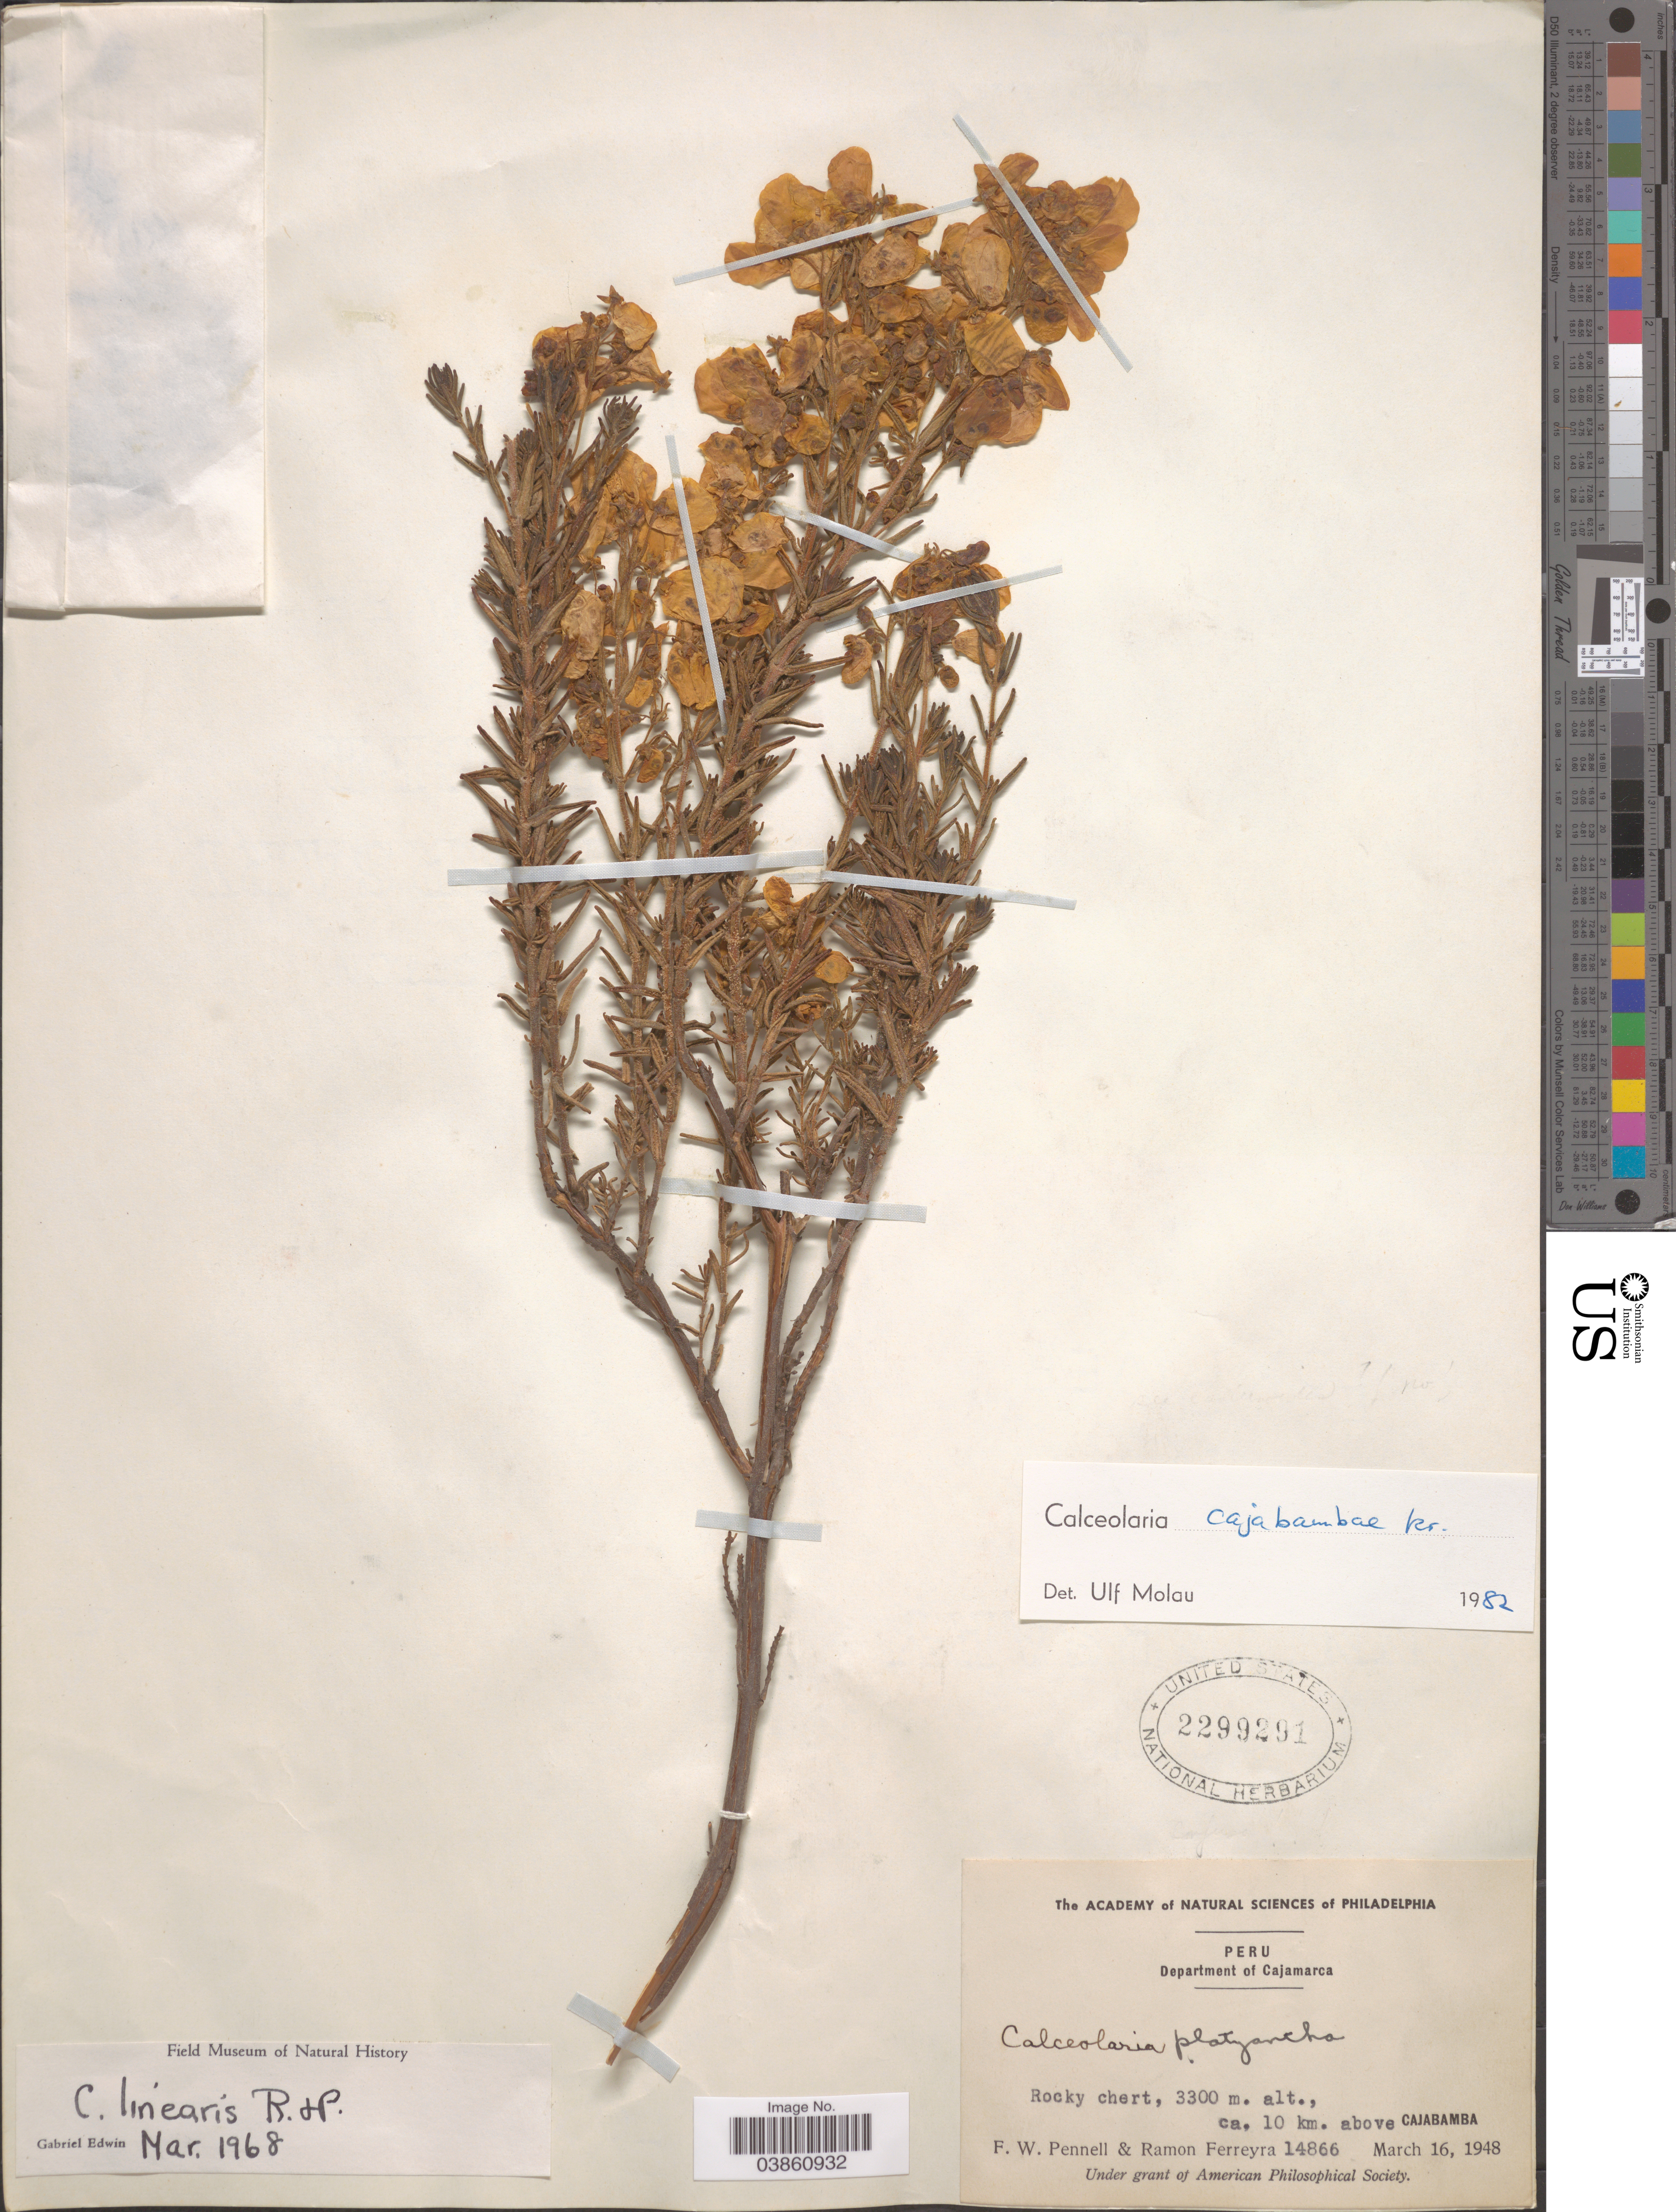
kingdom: Plantae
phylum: Tracheophyta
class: Magnoliopsida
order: Lamiales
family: Calceolariaceae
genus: Calceolaria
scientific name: Calceolaria cajabambae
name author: Kraenzl.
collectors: F. W. Pennell & R. A. Ferreyra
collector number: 14866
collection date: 1948-03-16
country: Peru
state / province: Cajamarca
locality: Department of Cajamarca. Ca. 10 km. above Cajabamba.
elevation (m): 3300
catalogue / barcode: US 2299291